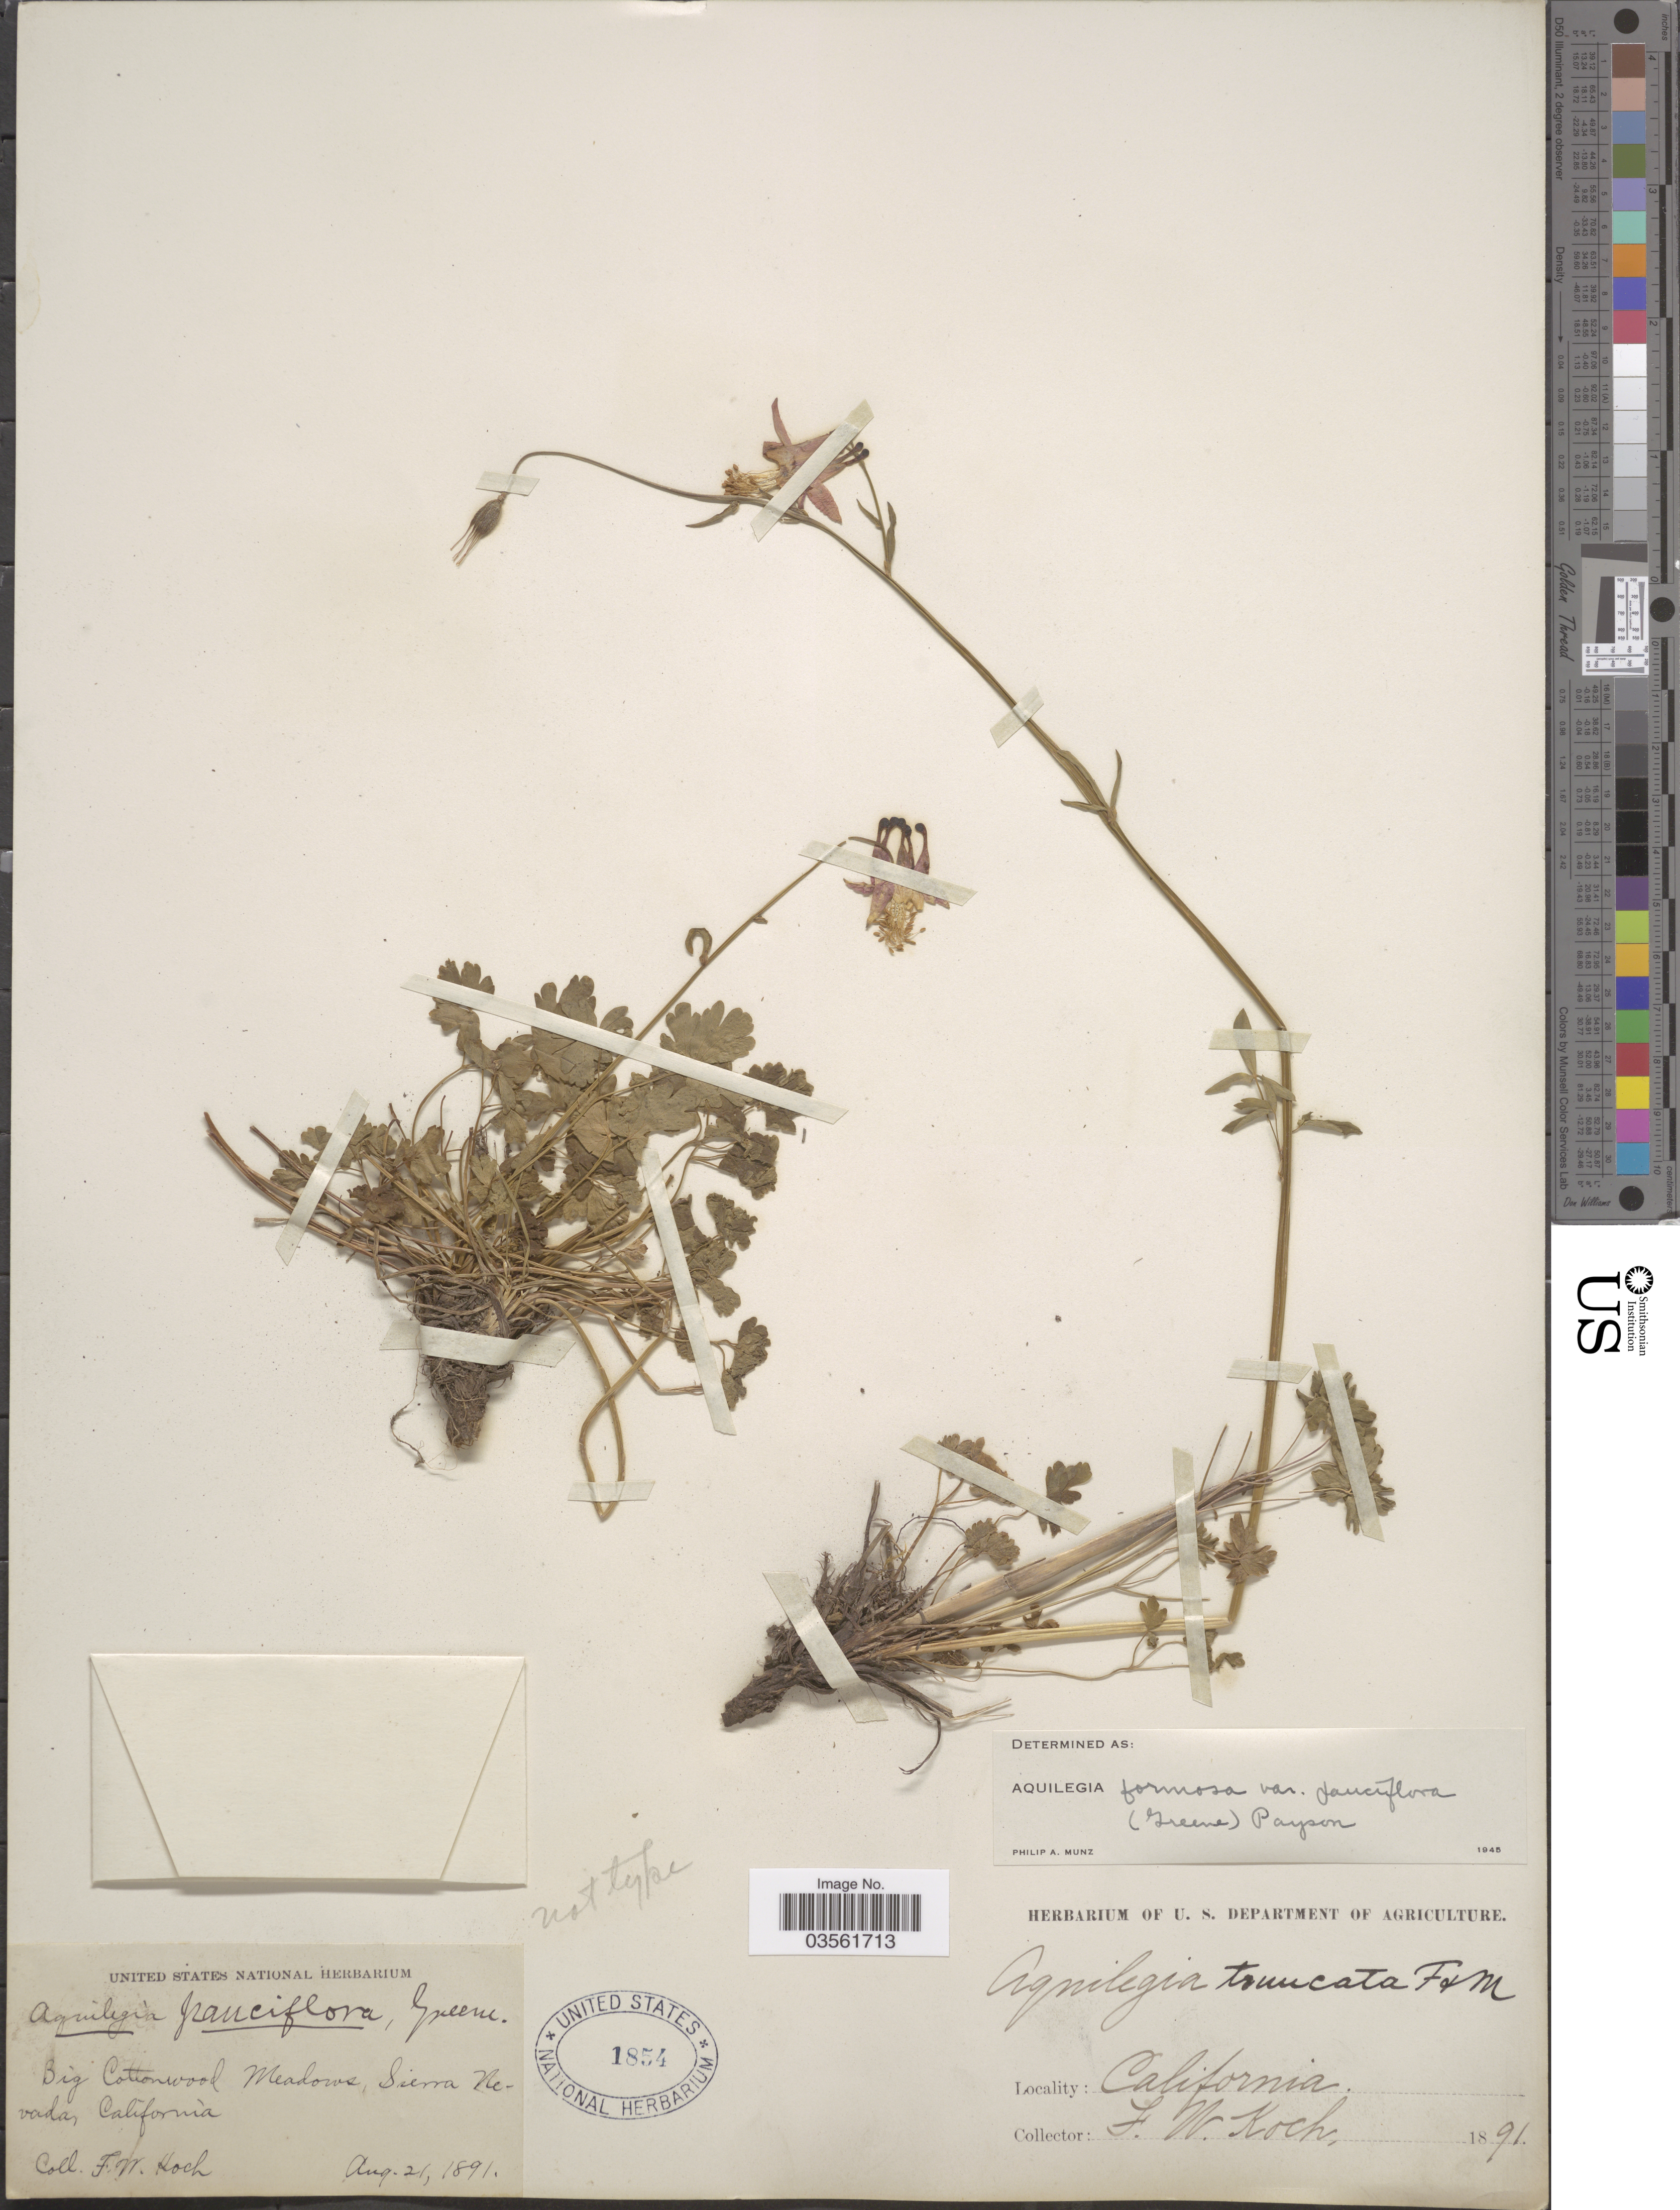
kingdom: Plantae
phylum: Tracheophyta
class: Magnoliopsida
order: Ranunculales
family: Ranunculaceae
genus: Aquilegia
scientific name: Aquilegia formosa var. pauciflora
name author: Munz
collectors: F. W. Koch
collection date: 1891-08-21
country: United States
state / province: California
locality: Big Cottonwood Meadows, Sierra Nevada.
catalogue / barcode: US 1854